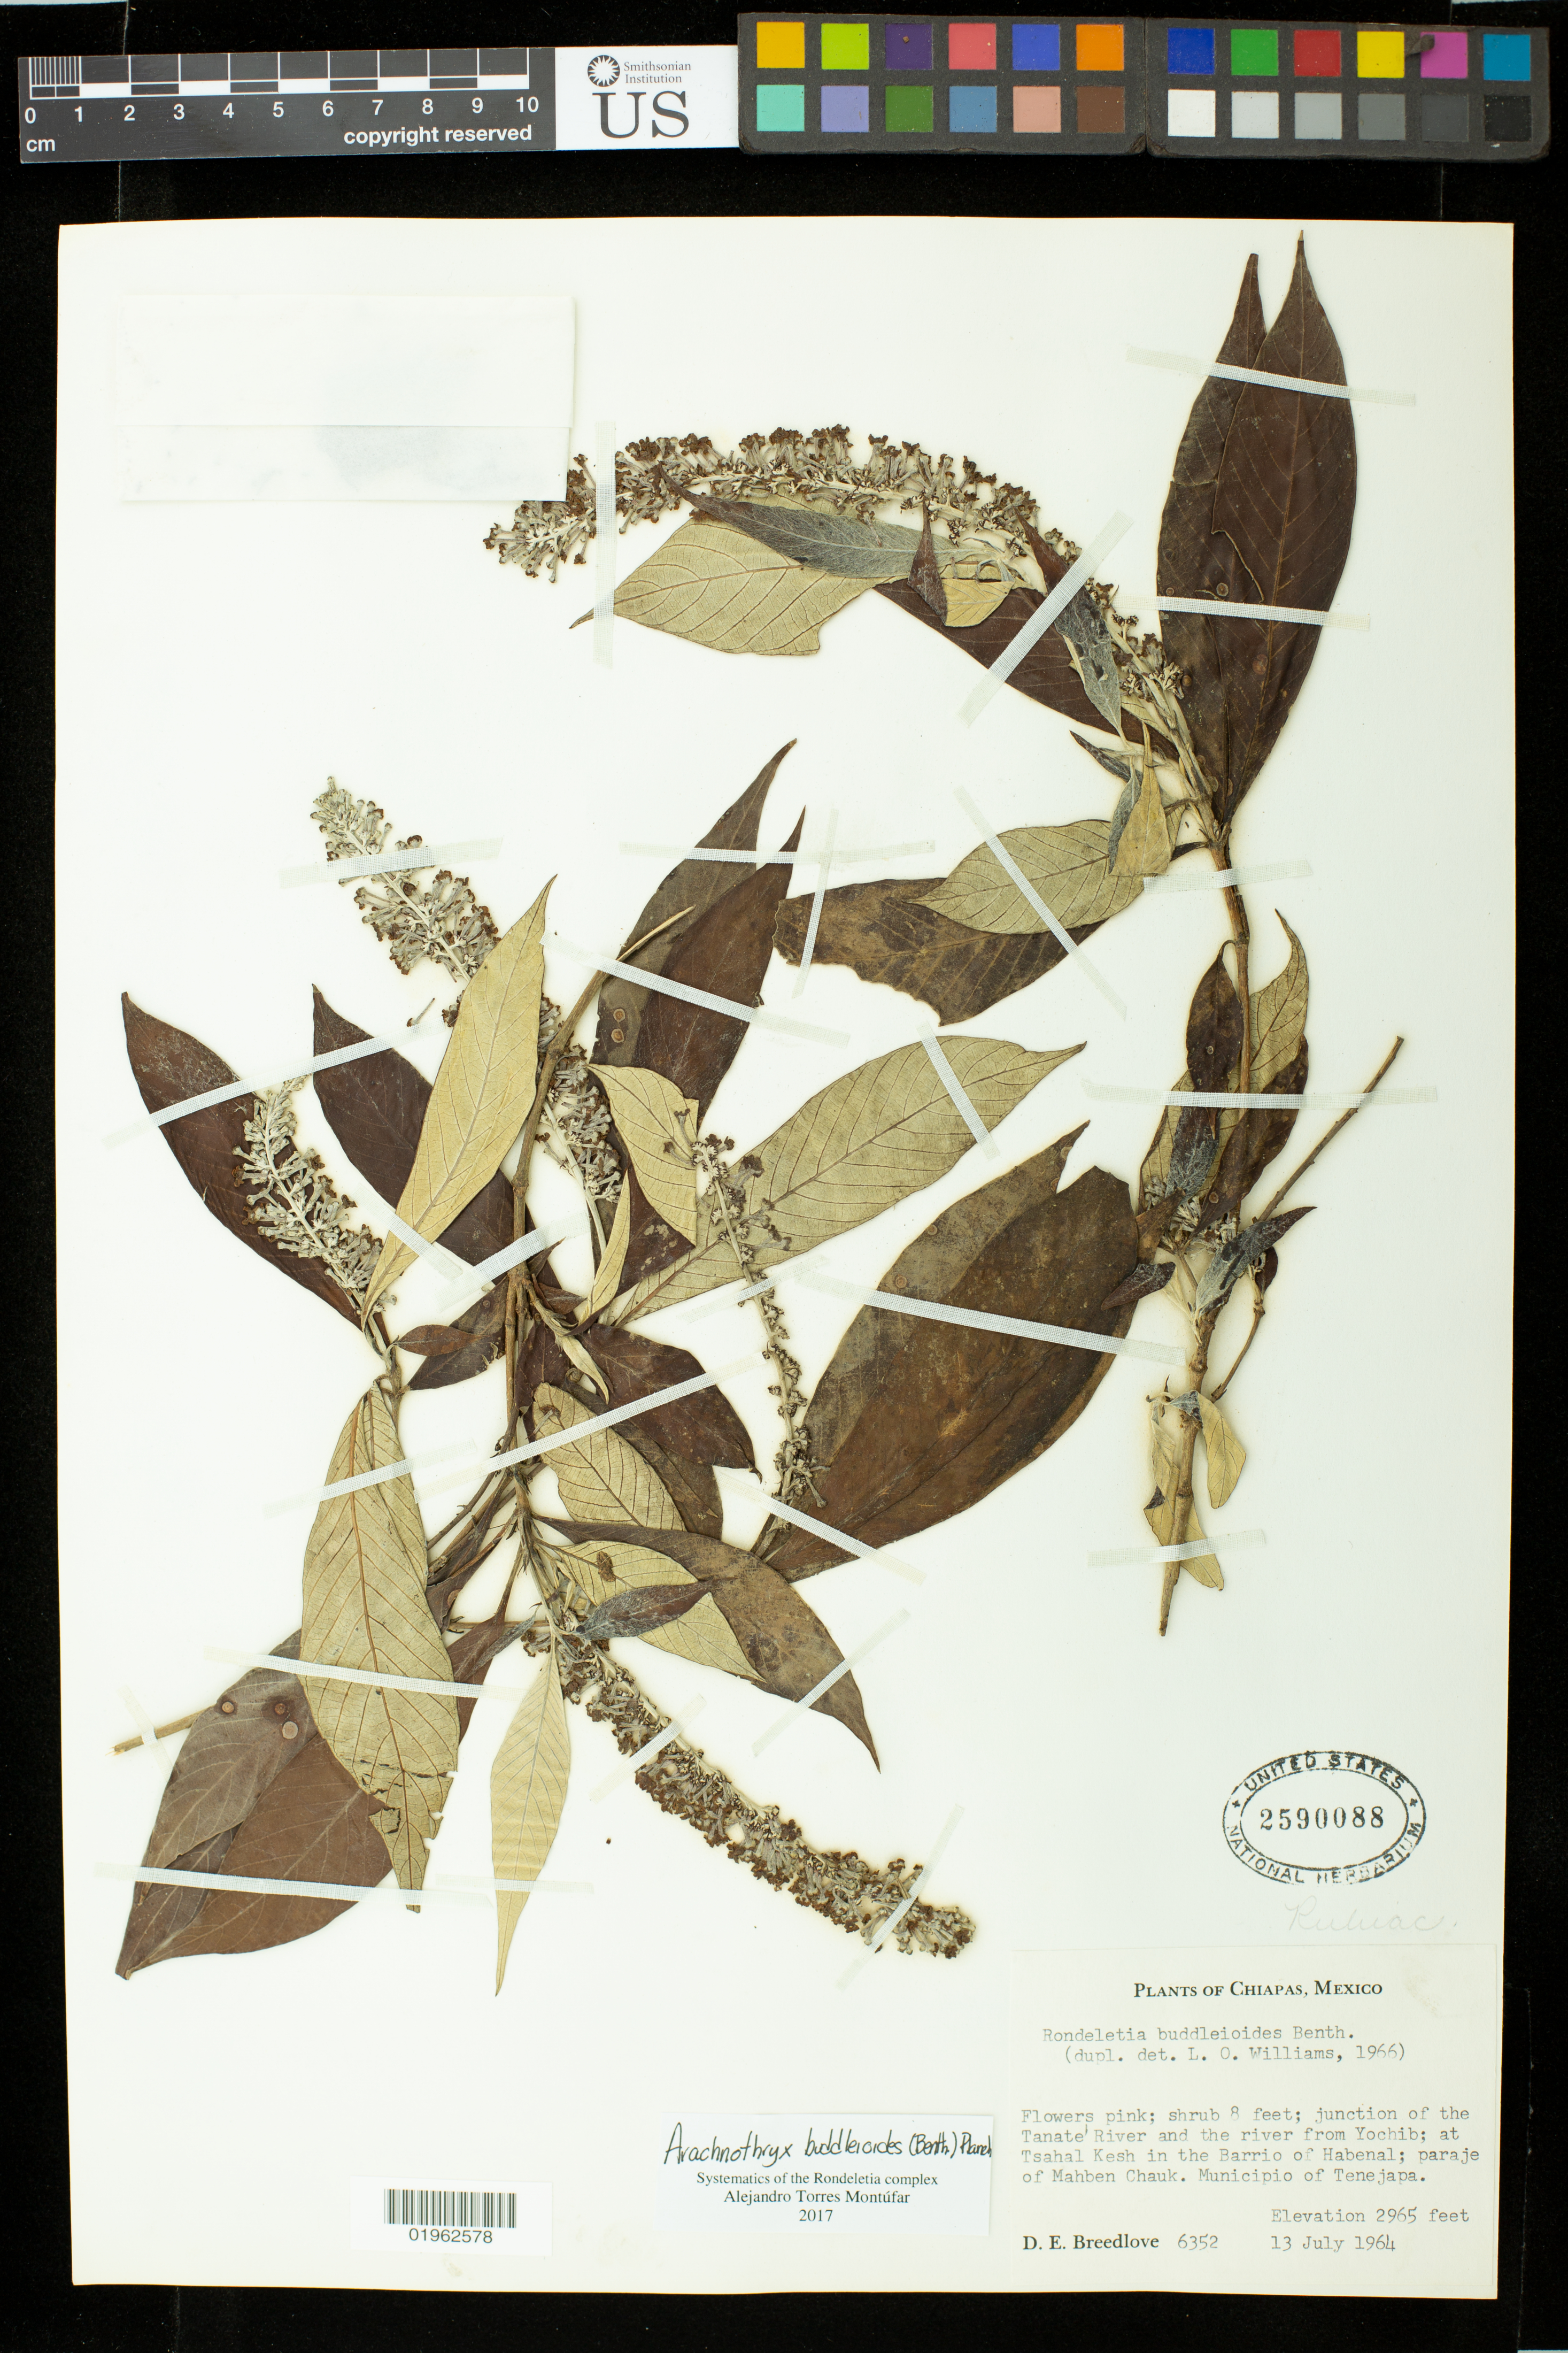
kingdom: Plantae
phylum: Tracheophyta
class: Magnoliopsida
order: Gentianales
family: Rubiaceae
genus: Arachnothryx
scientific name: Arachnothryx buddleioides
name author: (Benth.) Planch.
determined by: Torres Montufar, J. A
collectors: D. E. Breedlove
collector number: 6352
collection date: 1964-07-13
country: Mexico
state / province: Chiapas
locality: Junction of the Tanate River and the river from Yochib; at Tsahal Kesh in the Barrio of Habenal, paraje of Mahben Chauk; municipio of Tenejapa.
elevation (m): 904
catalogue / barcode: US 2590088